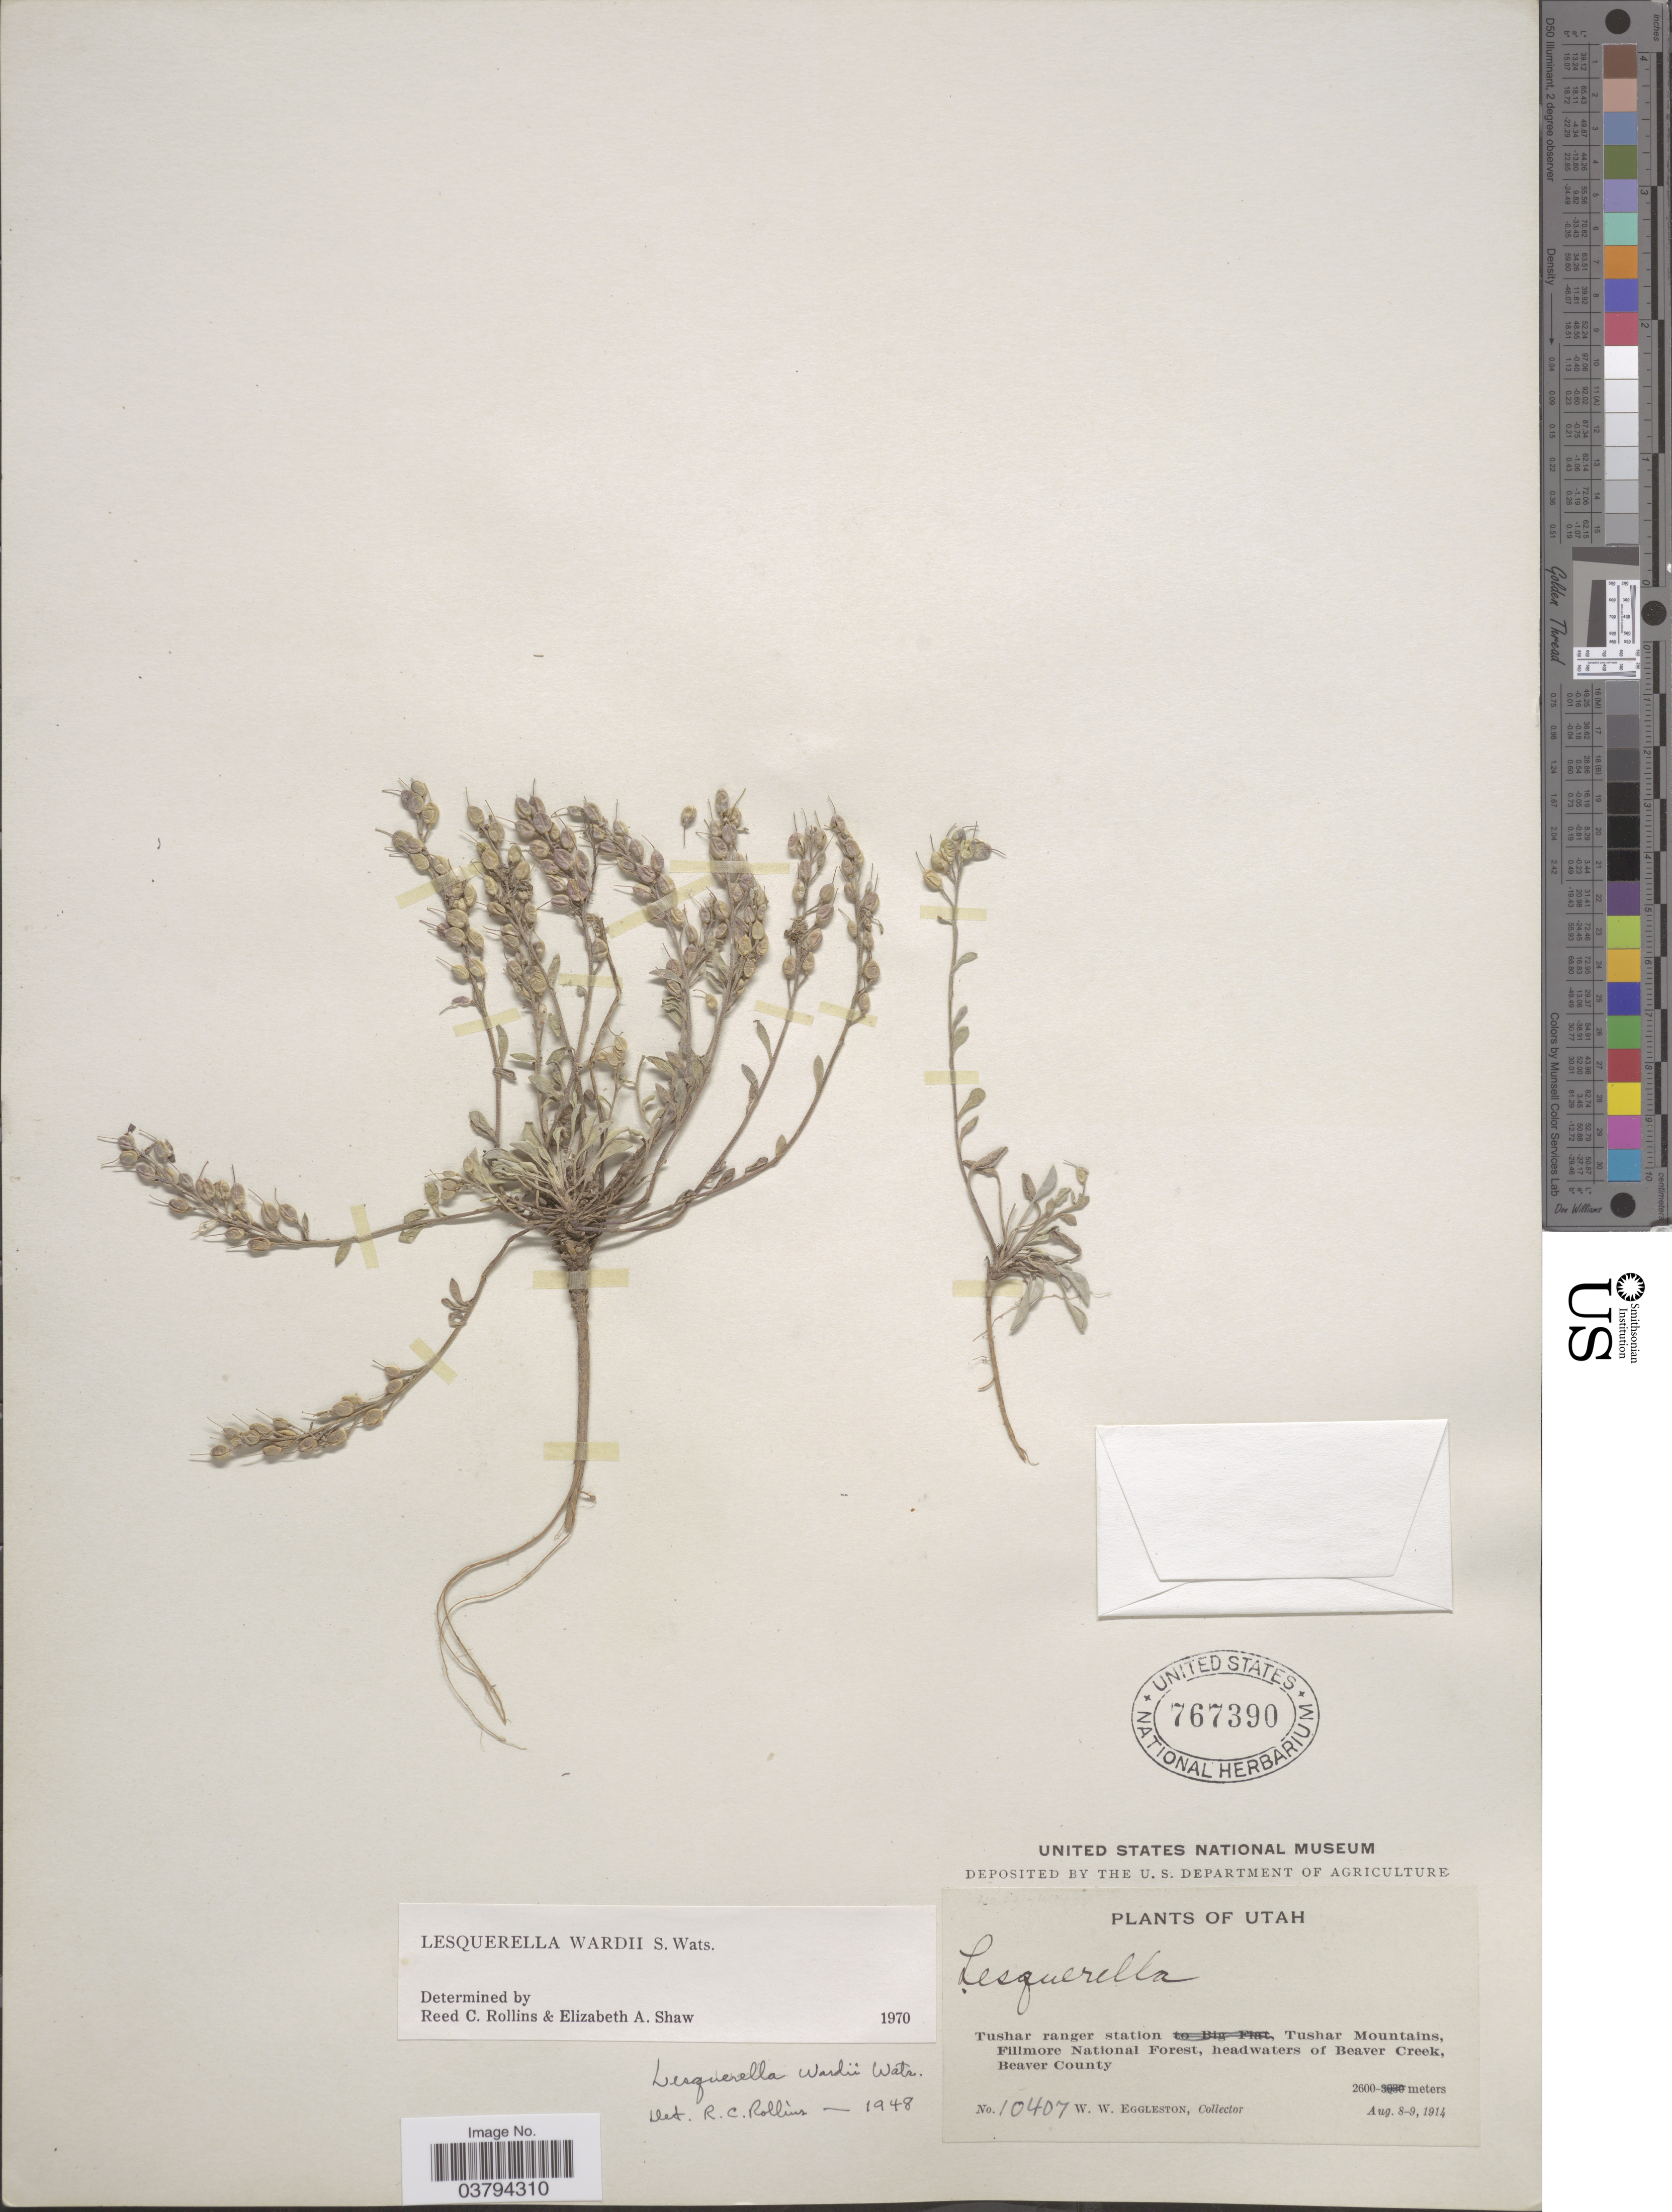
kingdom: Plantae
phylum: Tracheophyta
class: Magnoliopsida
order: Brassicales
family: Brassicaceae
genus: Lesquerella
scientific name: Lesquerella wardii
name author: S. Watson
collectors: W. W. Eggleston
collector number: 10407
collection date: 1914-08-08/1914-08-09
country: United States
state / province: Utah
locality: Tushar ranger station, Tushar Mountains, Fillmore National Forest, headwaters of Beaver Creek, Beaver County.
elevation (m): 2600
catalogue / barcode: US 767390